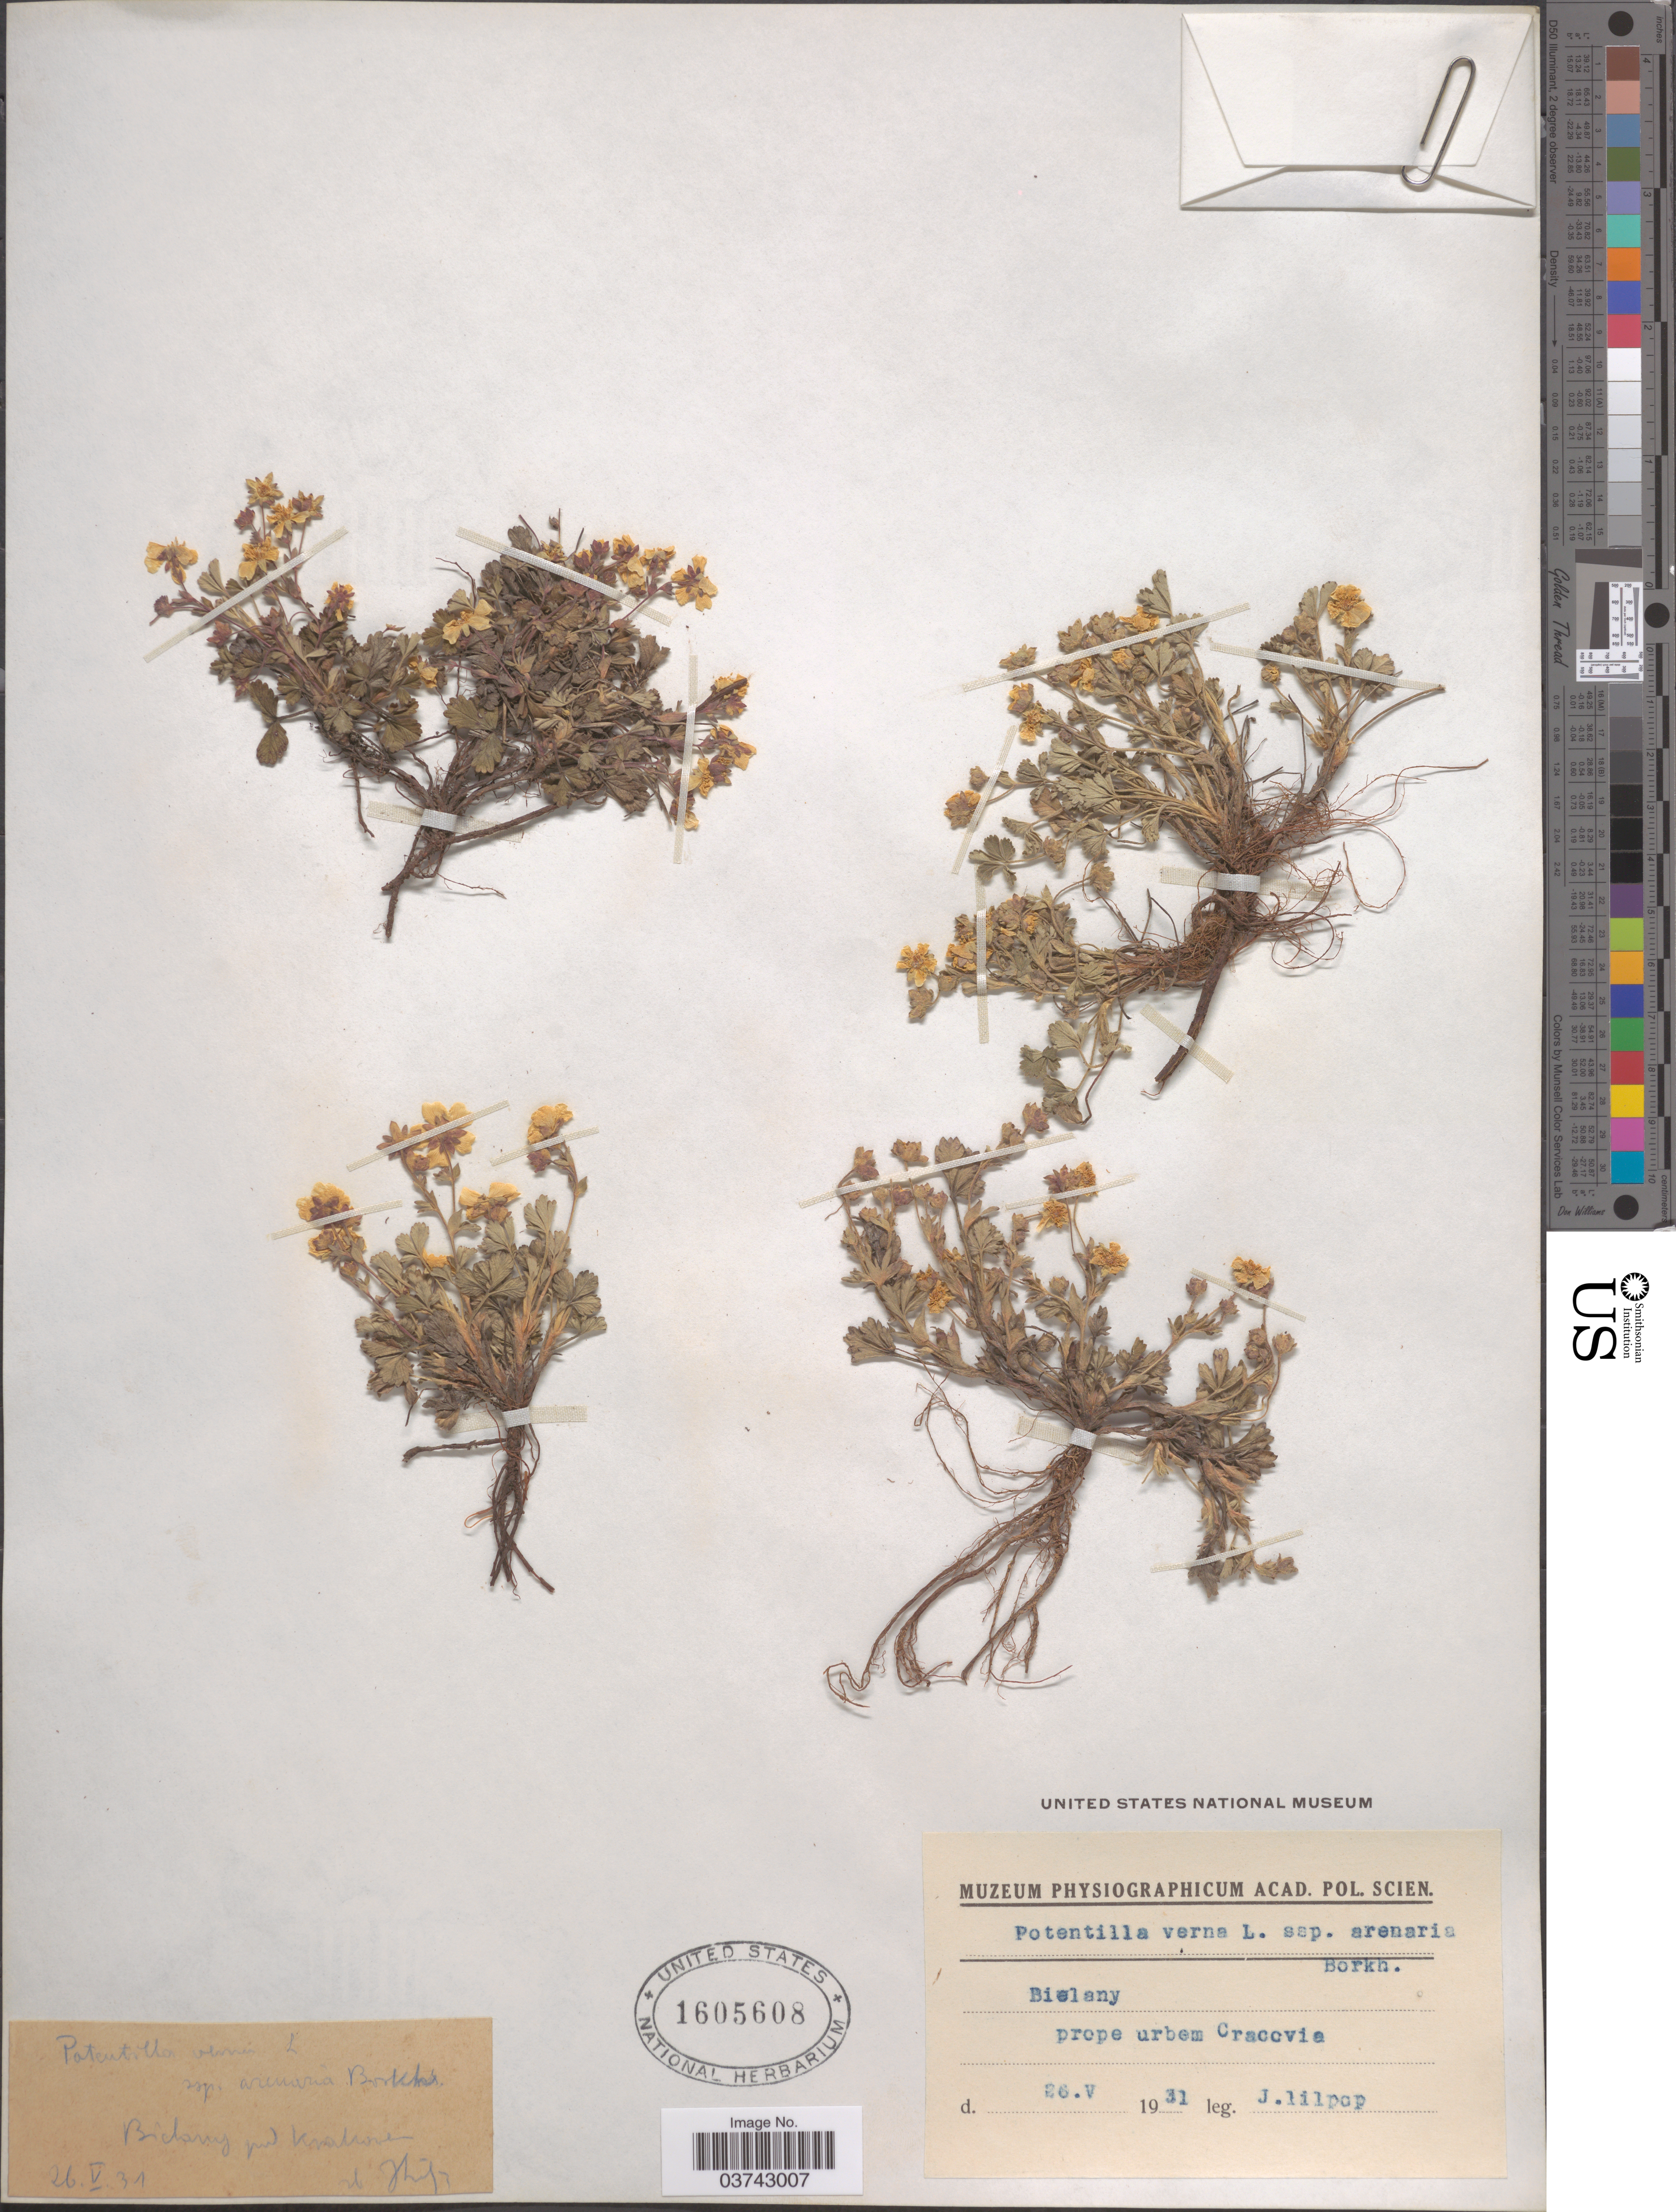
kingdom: Plantae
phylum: Tracheophyta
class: Magnoliopsida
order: Rosales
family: Rosaceae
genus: Potentilla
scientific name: Potentilla verna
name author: L.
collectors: J. Lilpop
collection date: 1931-05-26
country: Poland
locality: Bielany prope urbem Cracovia.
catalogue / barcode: US 1605608